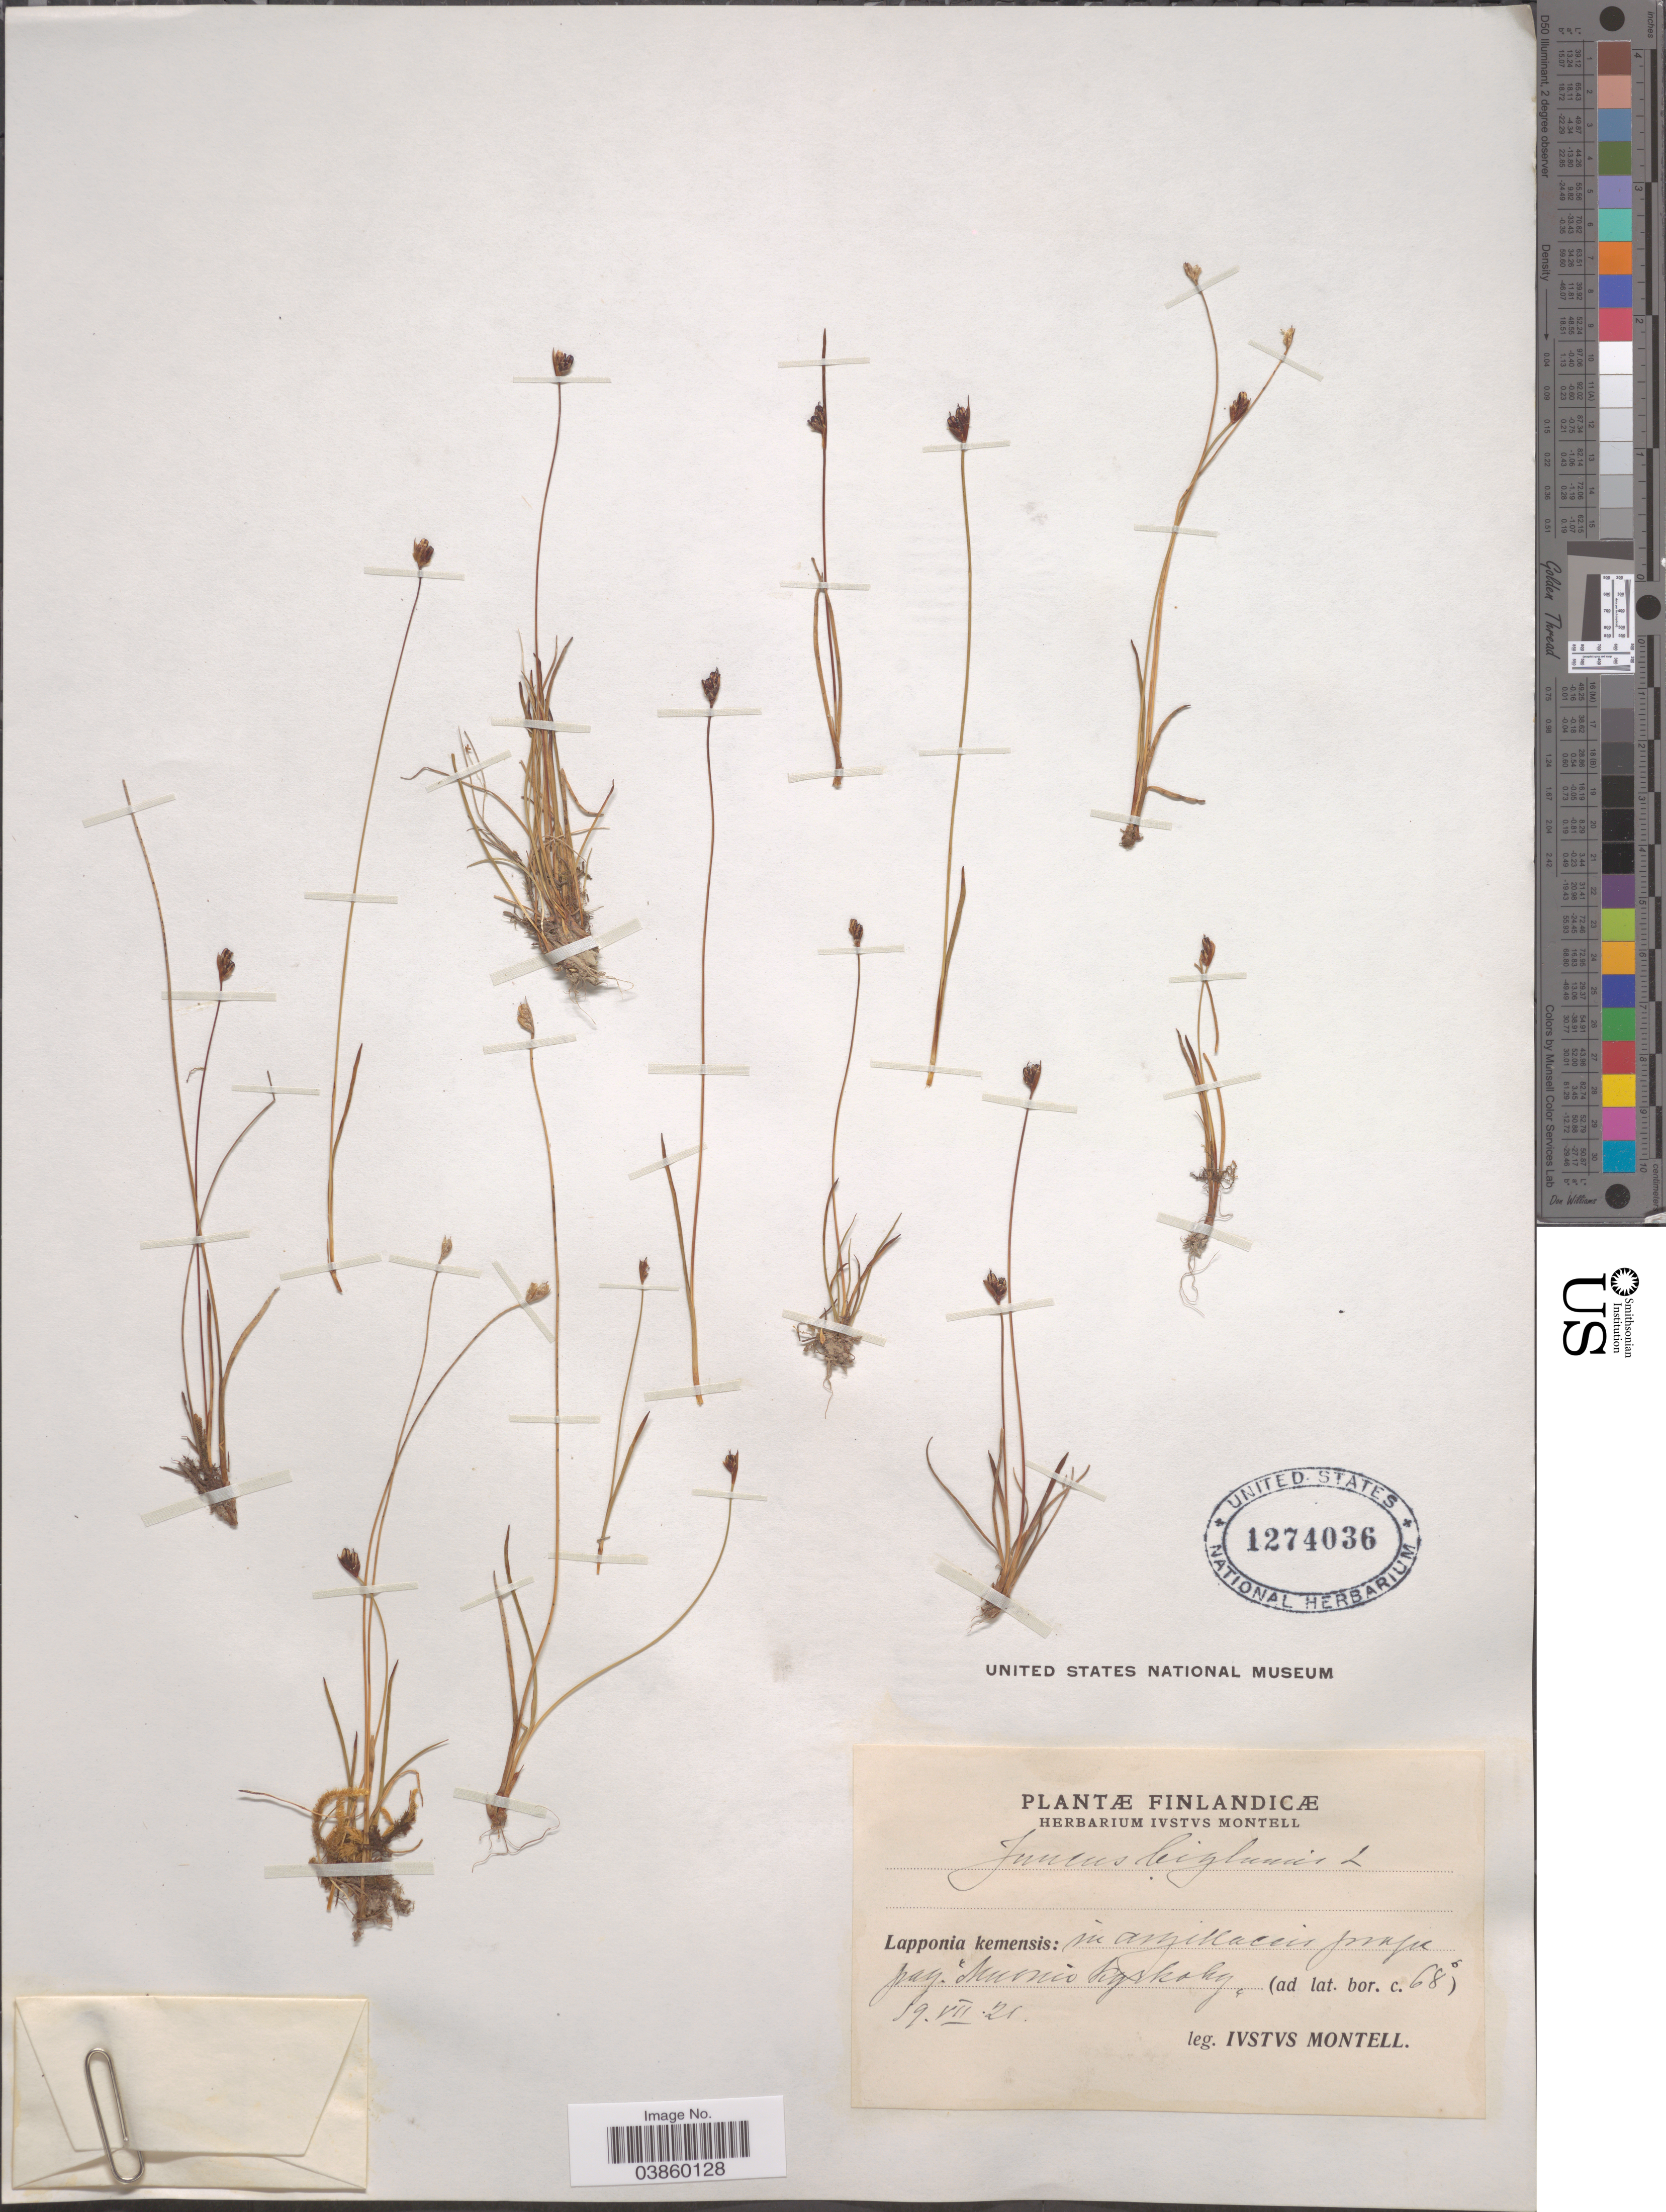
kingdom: Plantae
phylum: Tracheophyta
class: Liliopsida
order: Poales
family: Juncaceae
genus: Juncus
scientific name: Juncus biglumis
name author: L.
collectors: I. Montell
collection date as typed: Transcribed d/m/y: 19/7/21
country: Finland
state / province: Lappi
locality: Muonio kyrkob [ kyrkoby]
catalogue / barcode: US 1274036